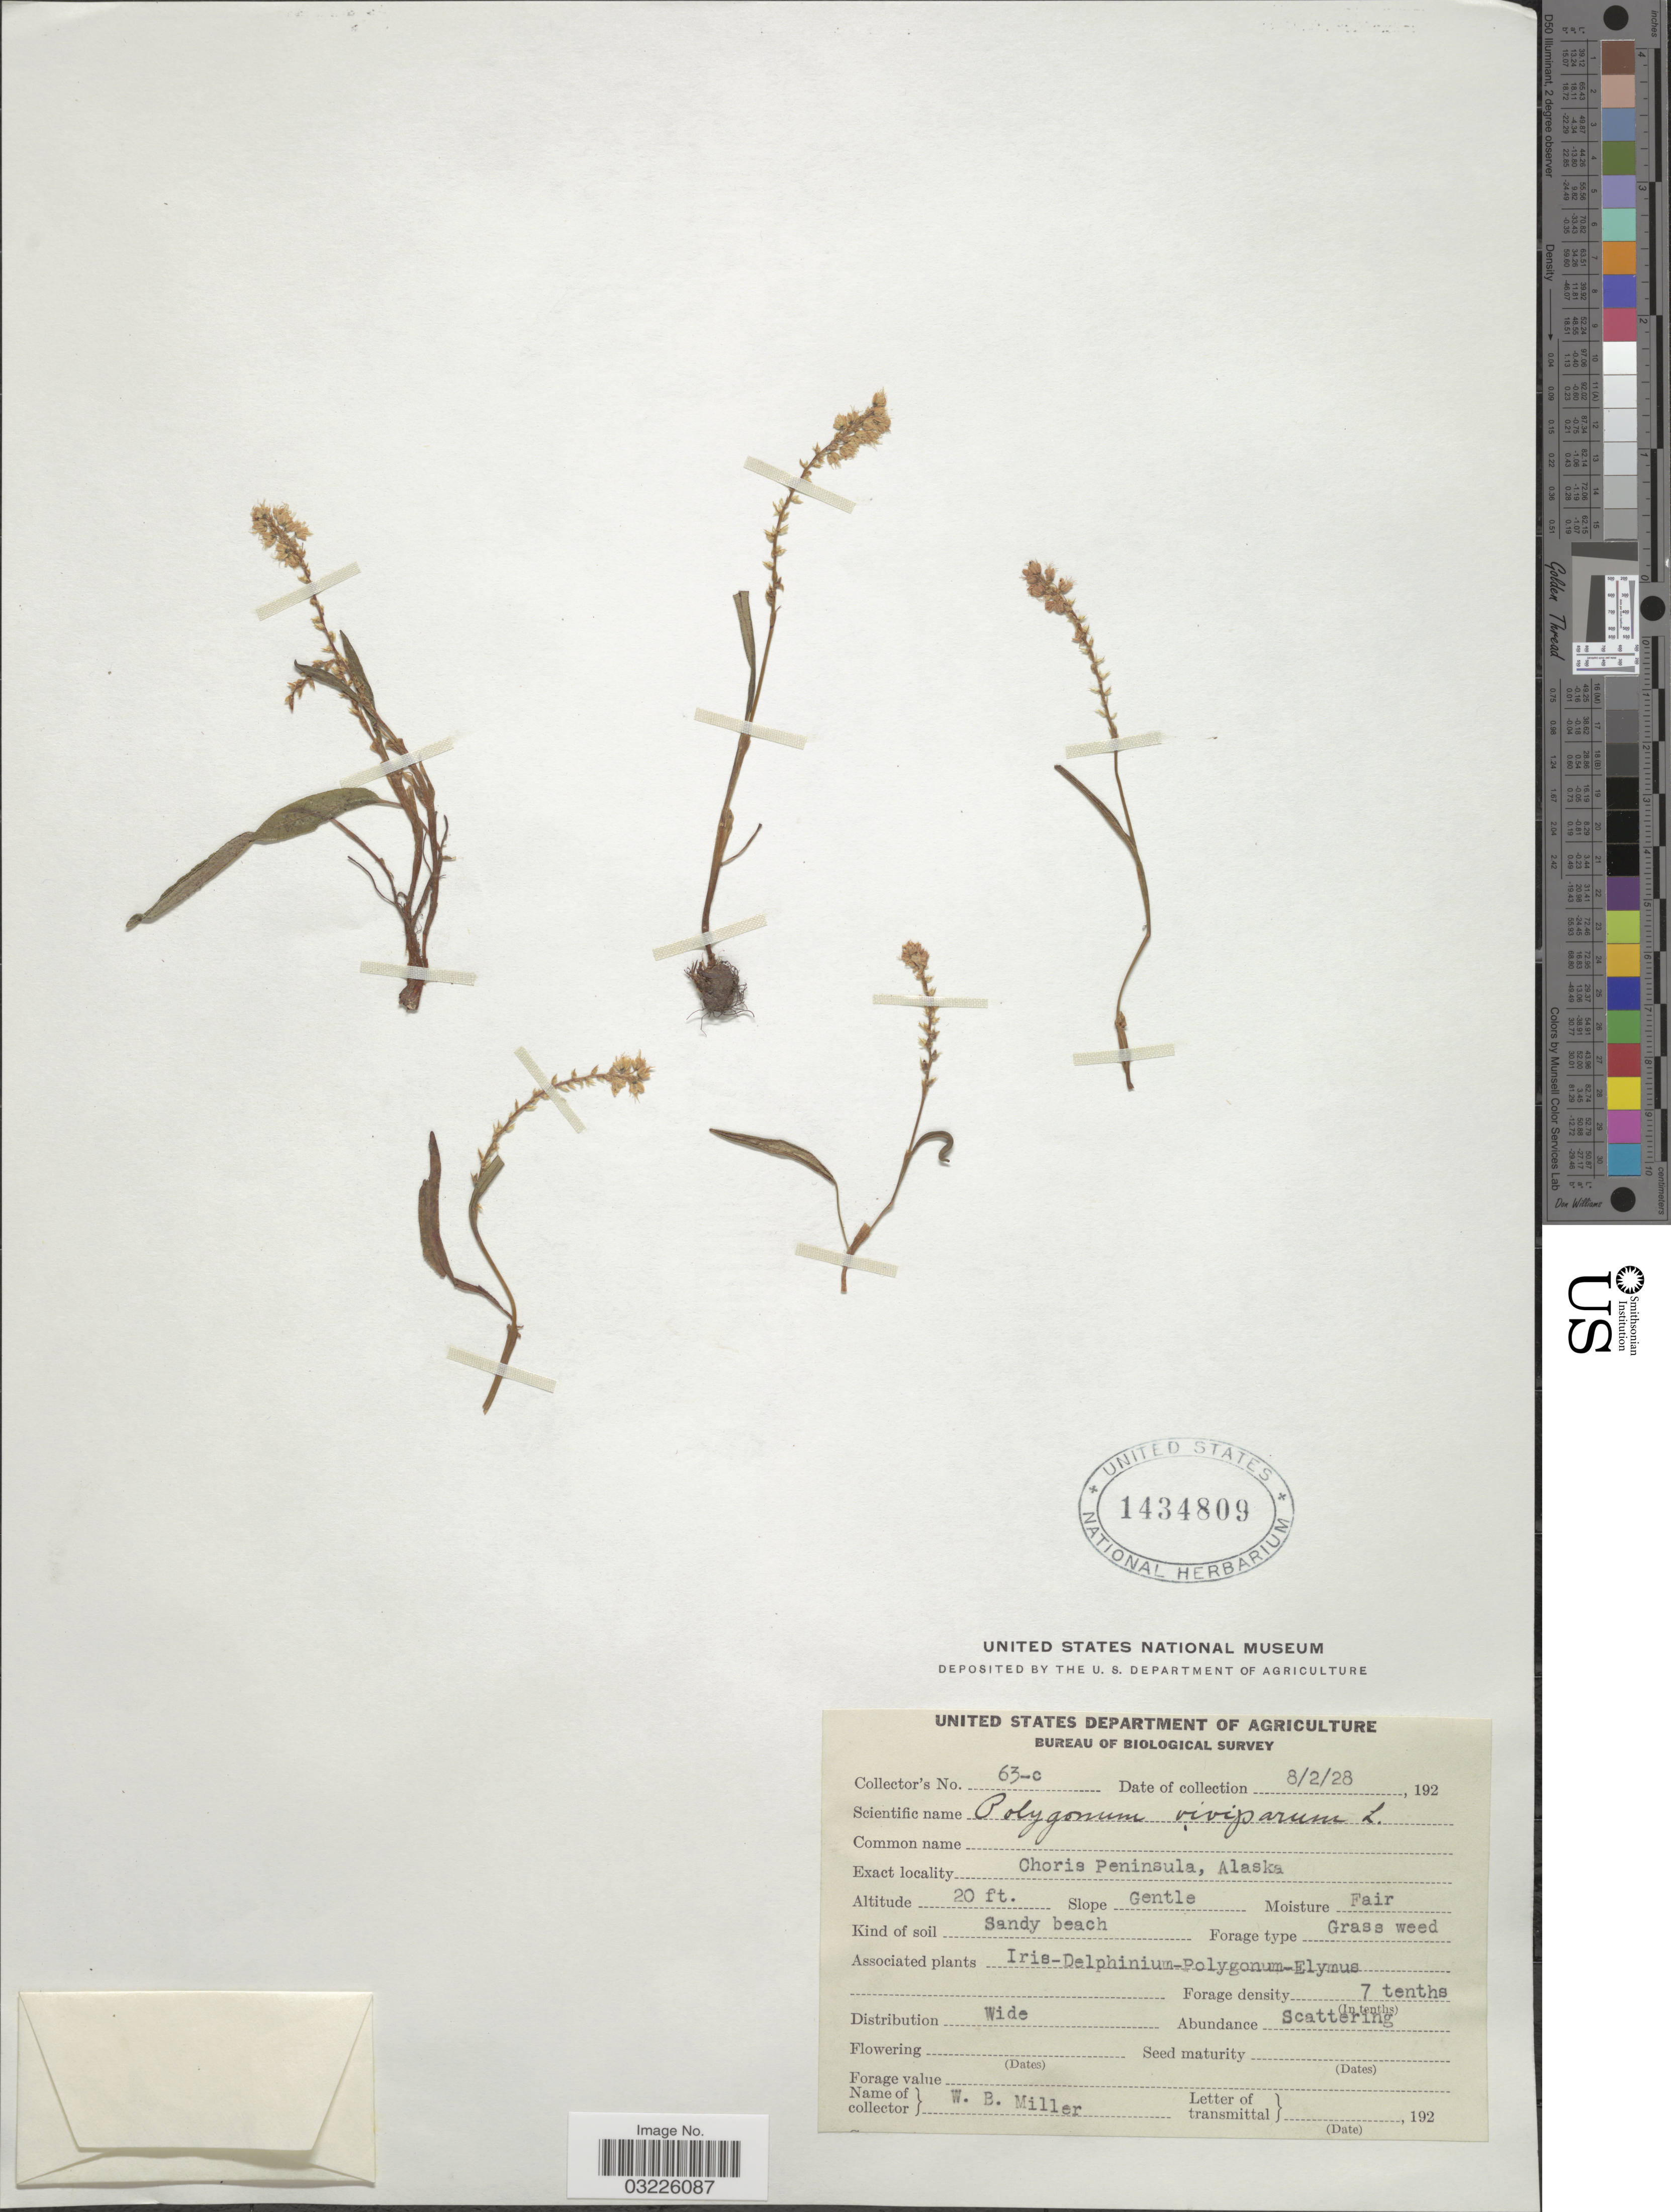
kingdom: Plantae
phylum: Tracheophyta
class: Magnoliopsida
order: Caryophyllales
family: Polygonaceae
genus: Bistorta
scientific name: Bistorta vivipara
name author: (L.) Delarbre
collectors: W. Miller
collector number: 63-c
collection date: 1928-08-02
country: United States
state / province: Alaska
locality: Choris Peninsula.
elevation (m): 6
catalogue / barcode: US 1434809